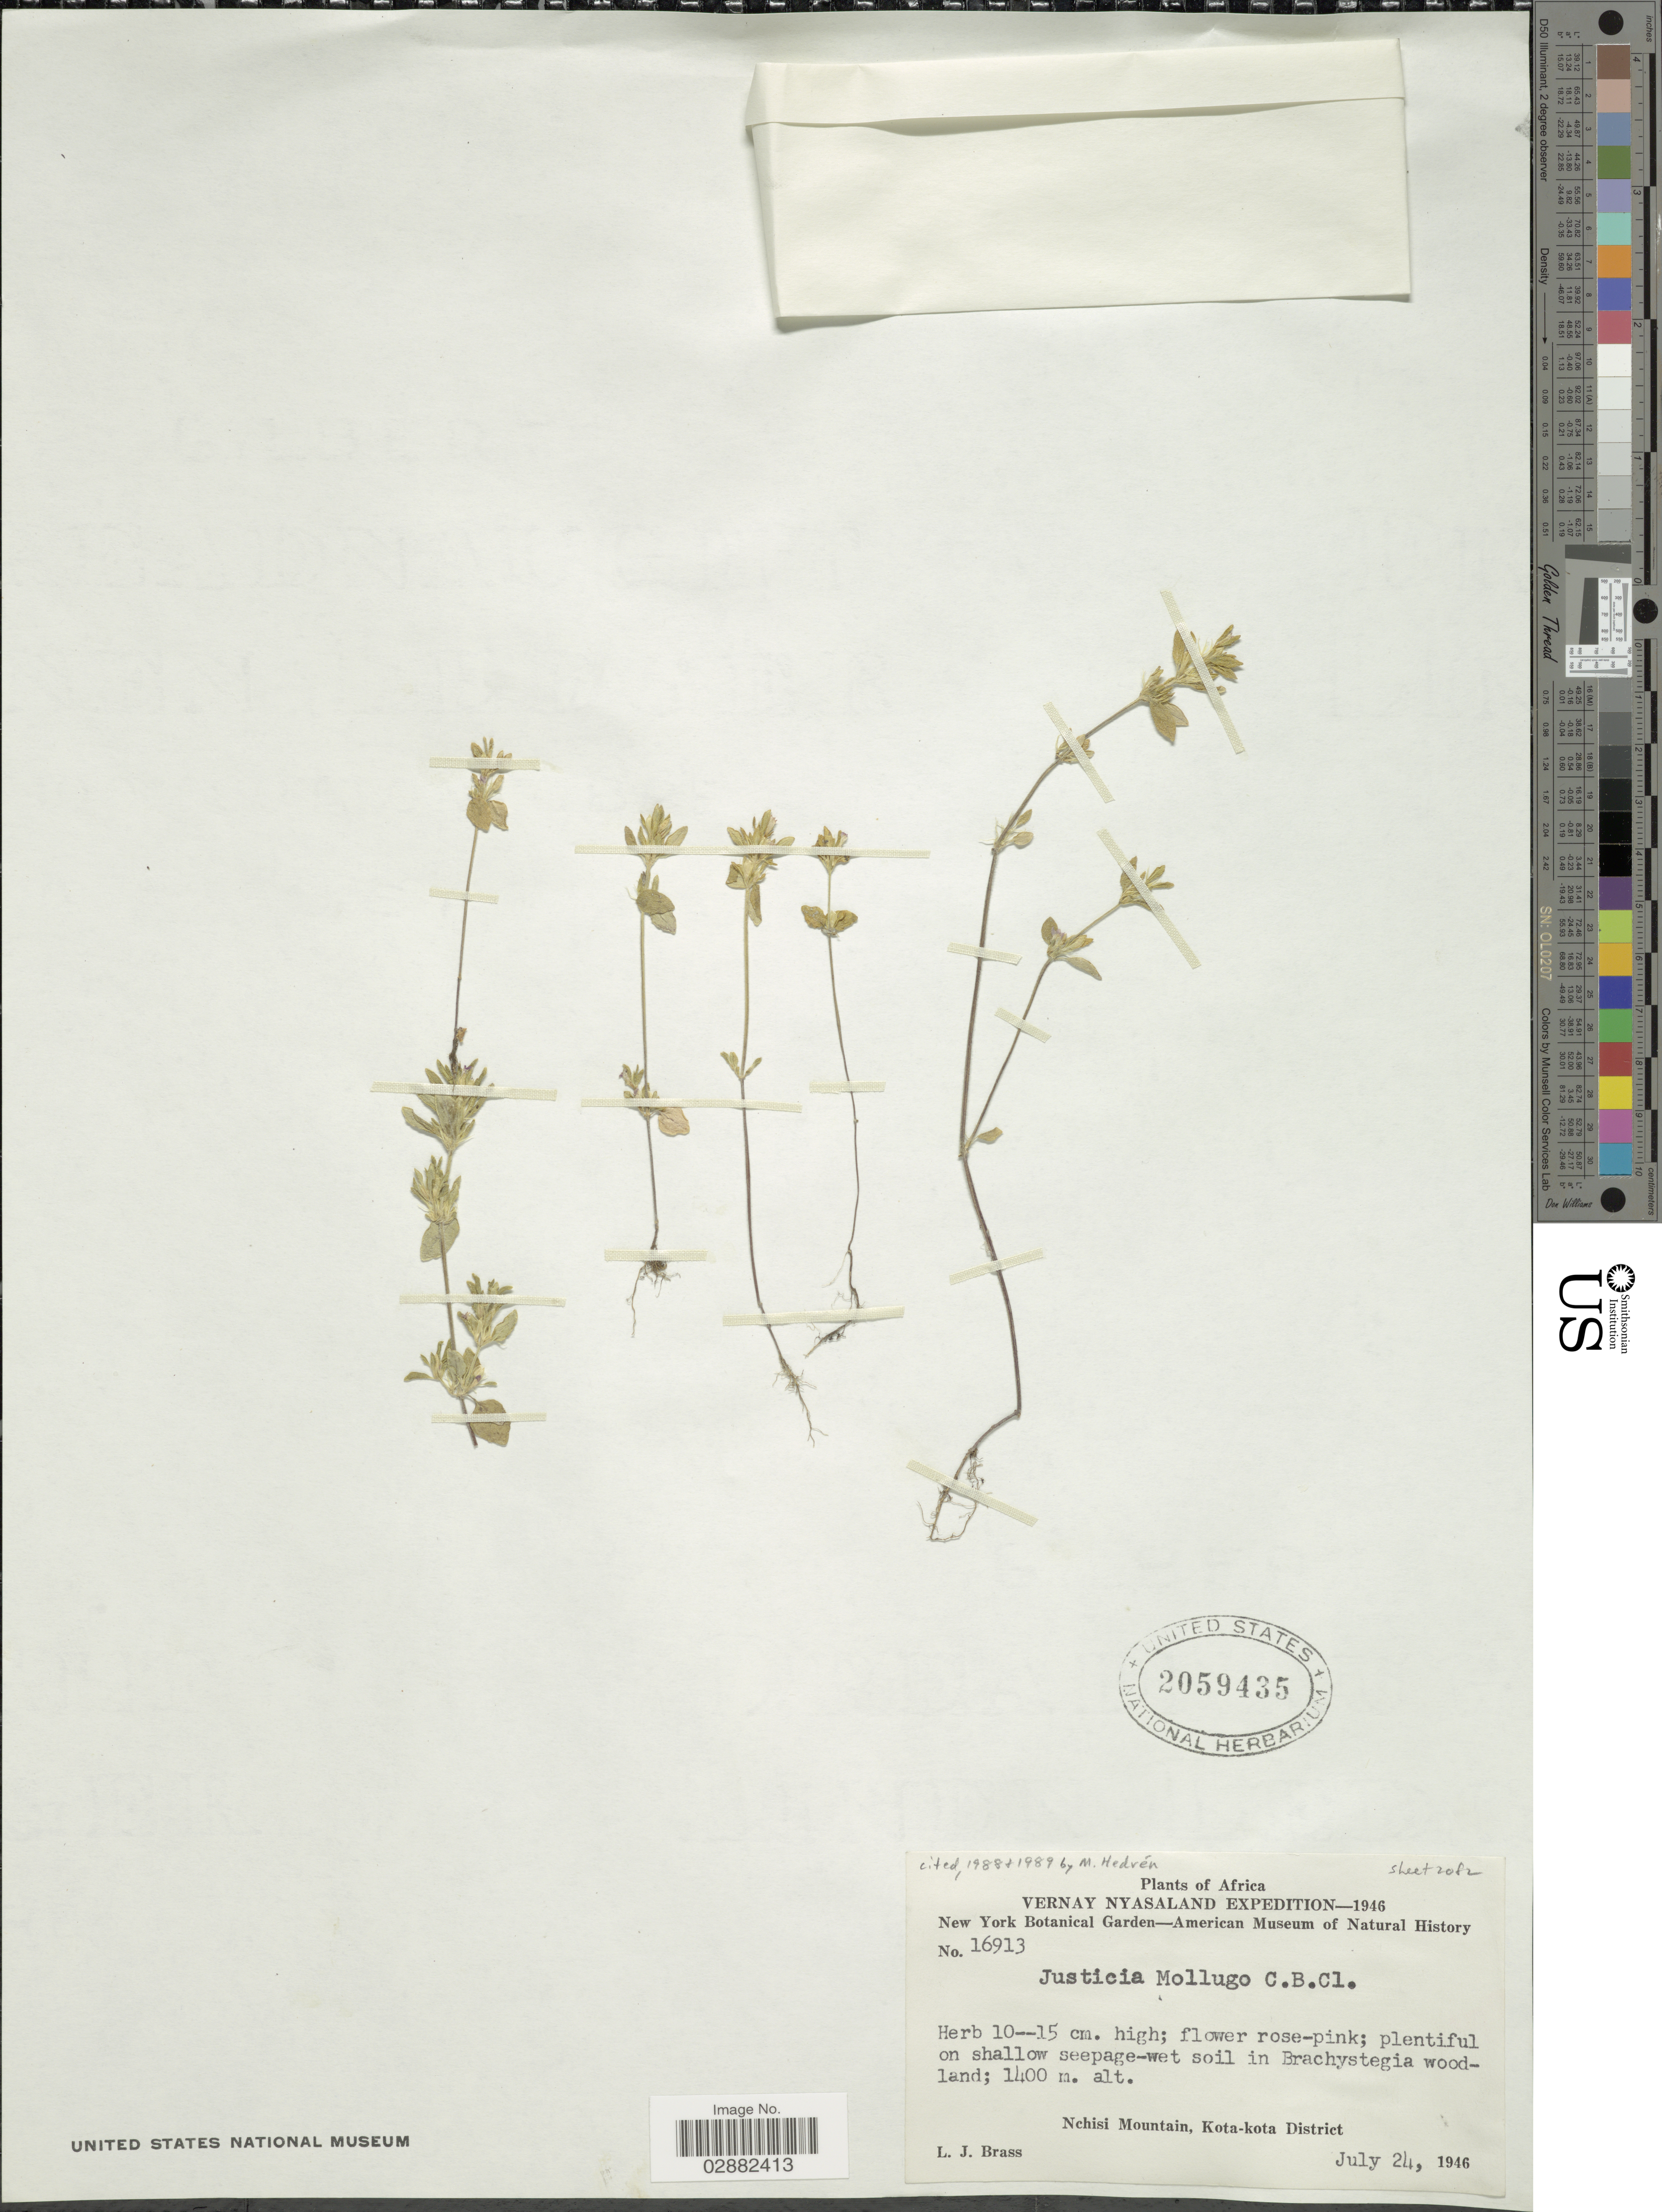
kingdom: Plantae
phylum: Tracheophyta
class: Magnoliopsida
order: Lamiales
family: Acanthaceae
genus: Justicia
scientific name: Justicia mollugo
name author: C.B. Clarke in Dyer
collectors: L. J. Brass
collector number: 16913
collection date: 1946-07-24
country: Malawi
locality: Vernay Nyasaland, Nchisi Mountain, Kota-Kota District.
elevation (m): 1400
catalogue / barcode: US 2059435